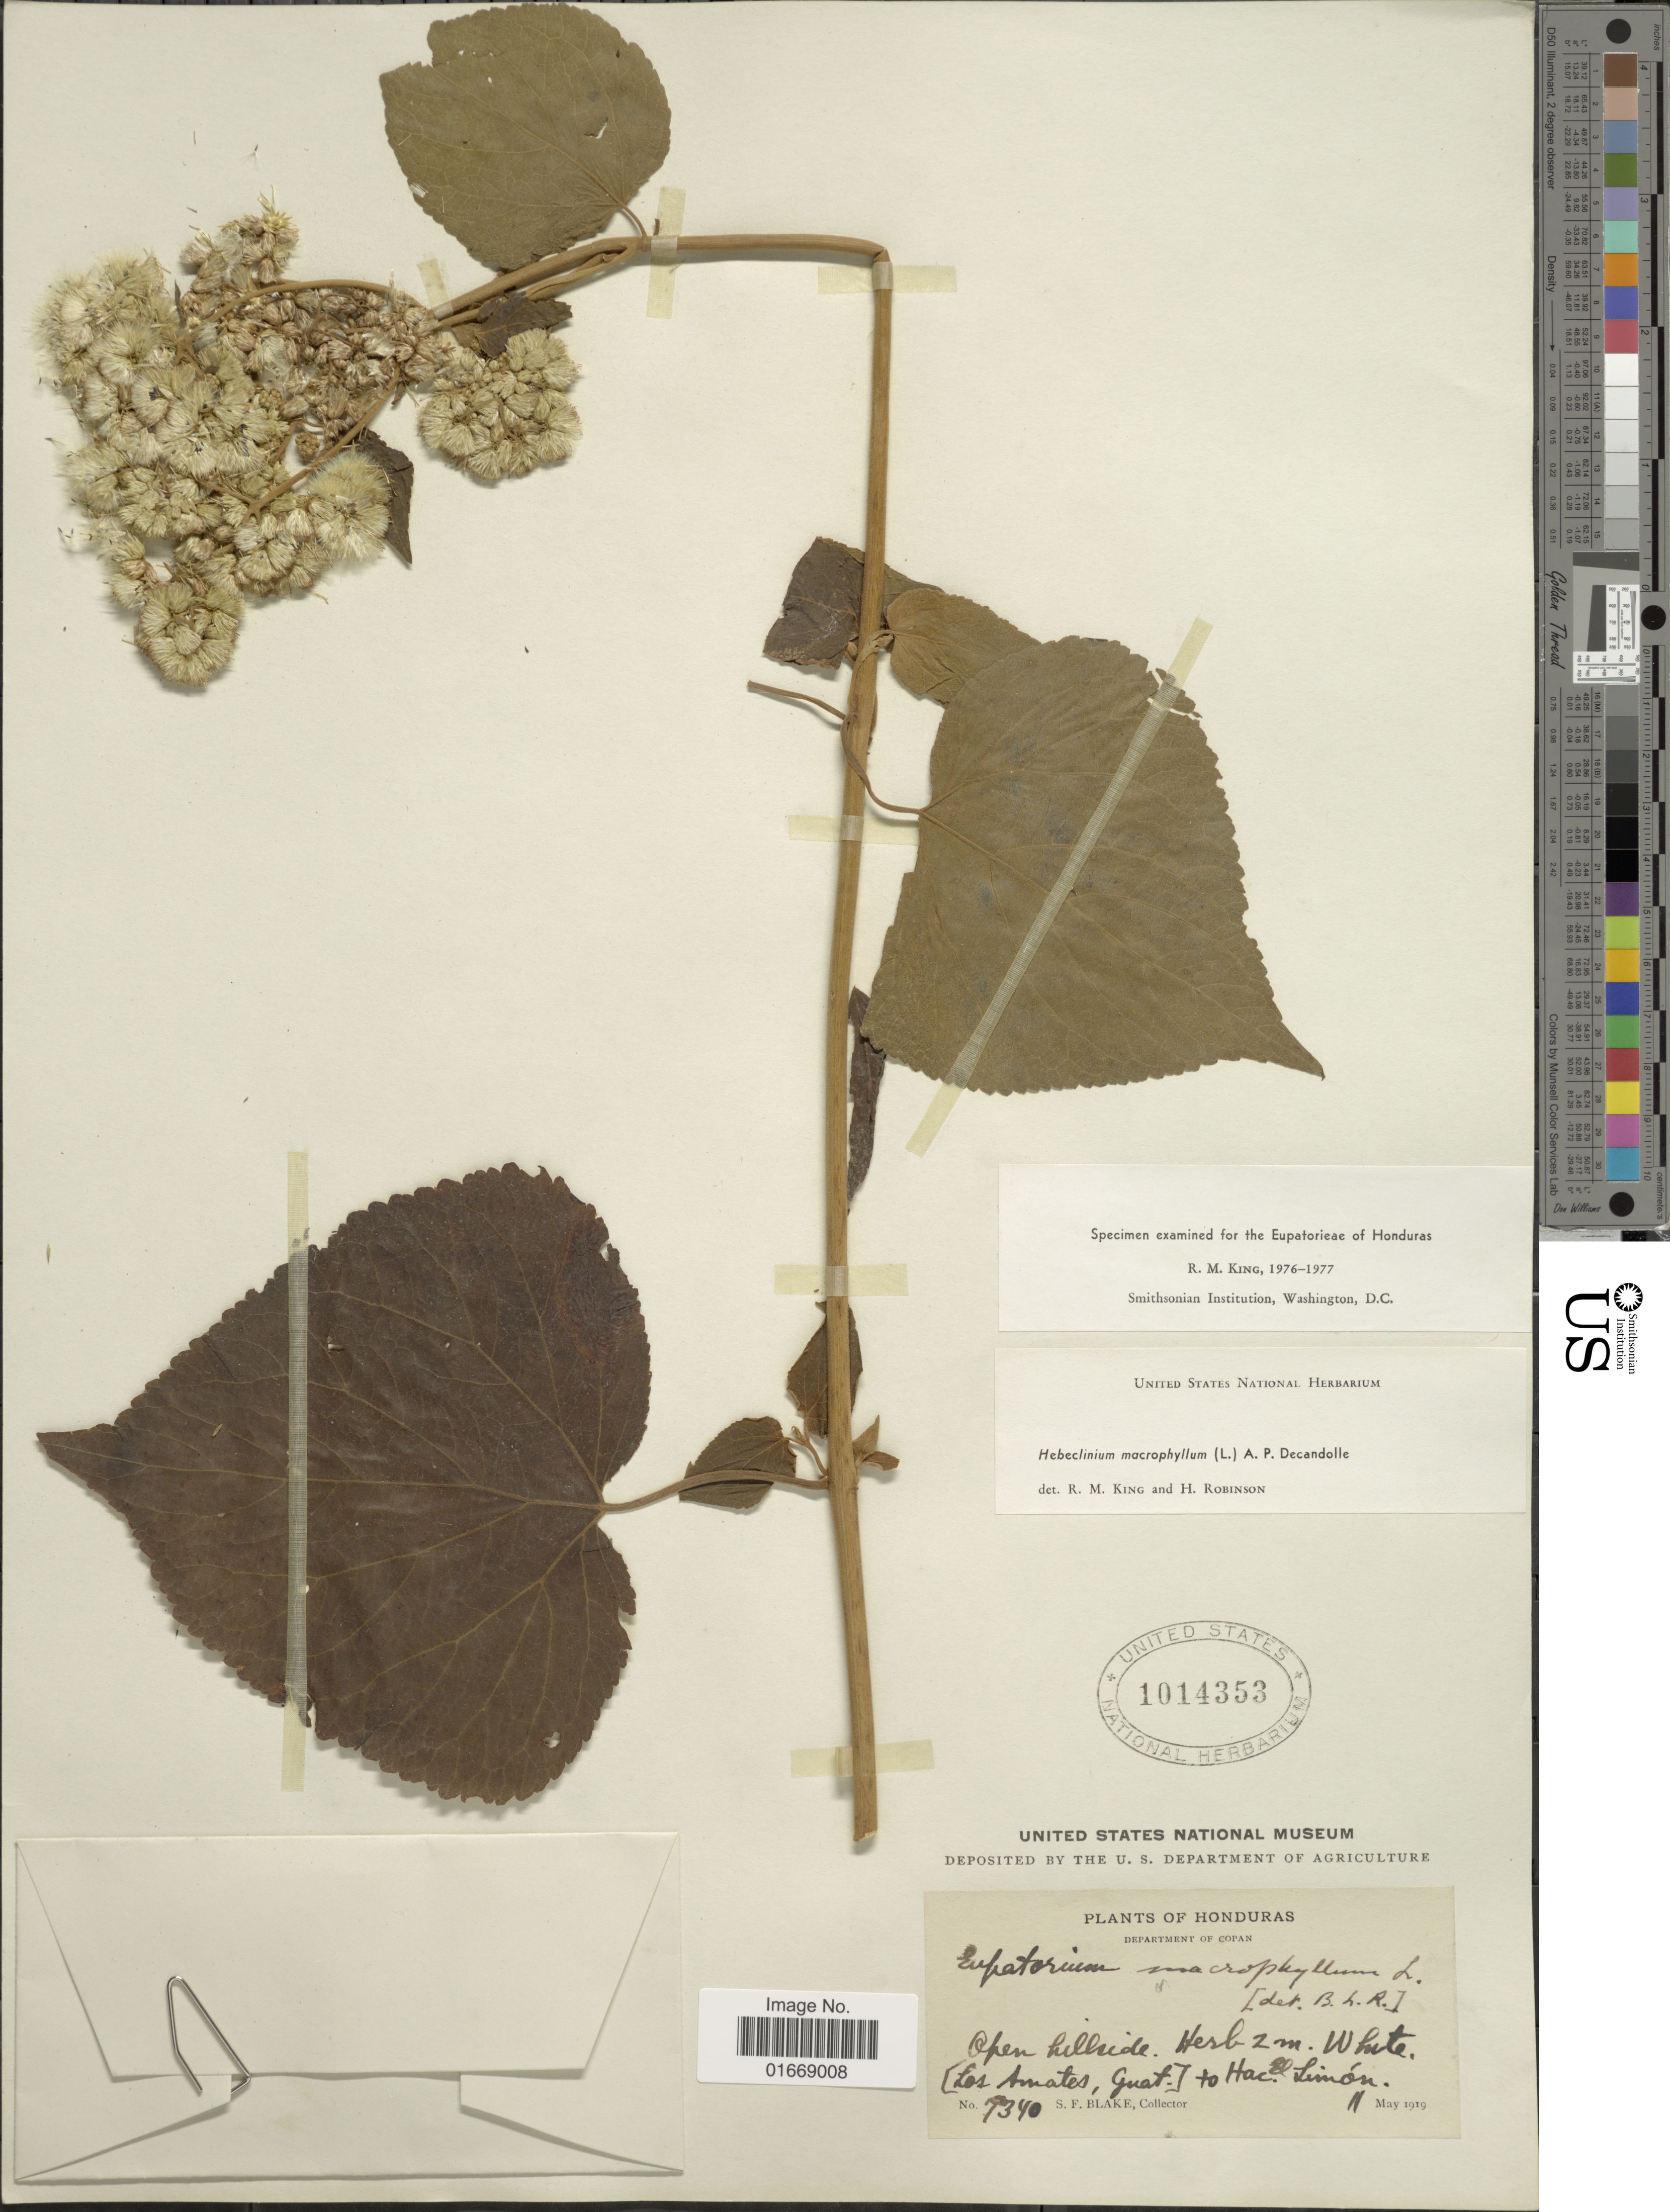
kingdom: Plantae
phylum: Tracheophyta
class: Magnoliopsida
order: Asterales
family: Asteraceae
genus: Hebeclinium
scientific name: Hebeclinium macrophyllum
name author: (L.) DC.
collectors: S. Blake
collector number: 7340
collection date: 1919-05-11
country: Honduras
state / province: Copán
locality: (Los Amates, Guat.) to Hac. El Limon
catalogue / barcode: US 1014353